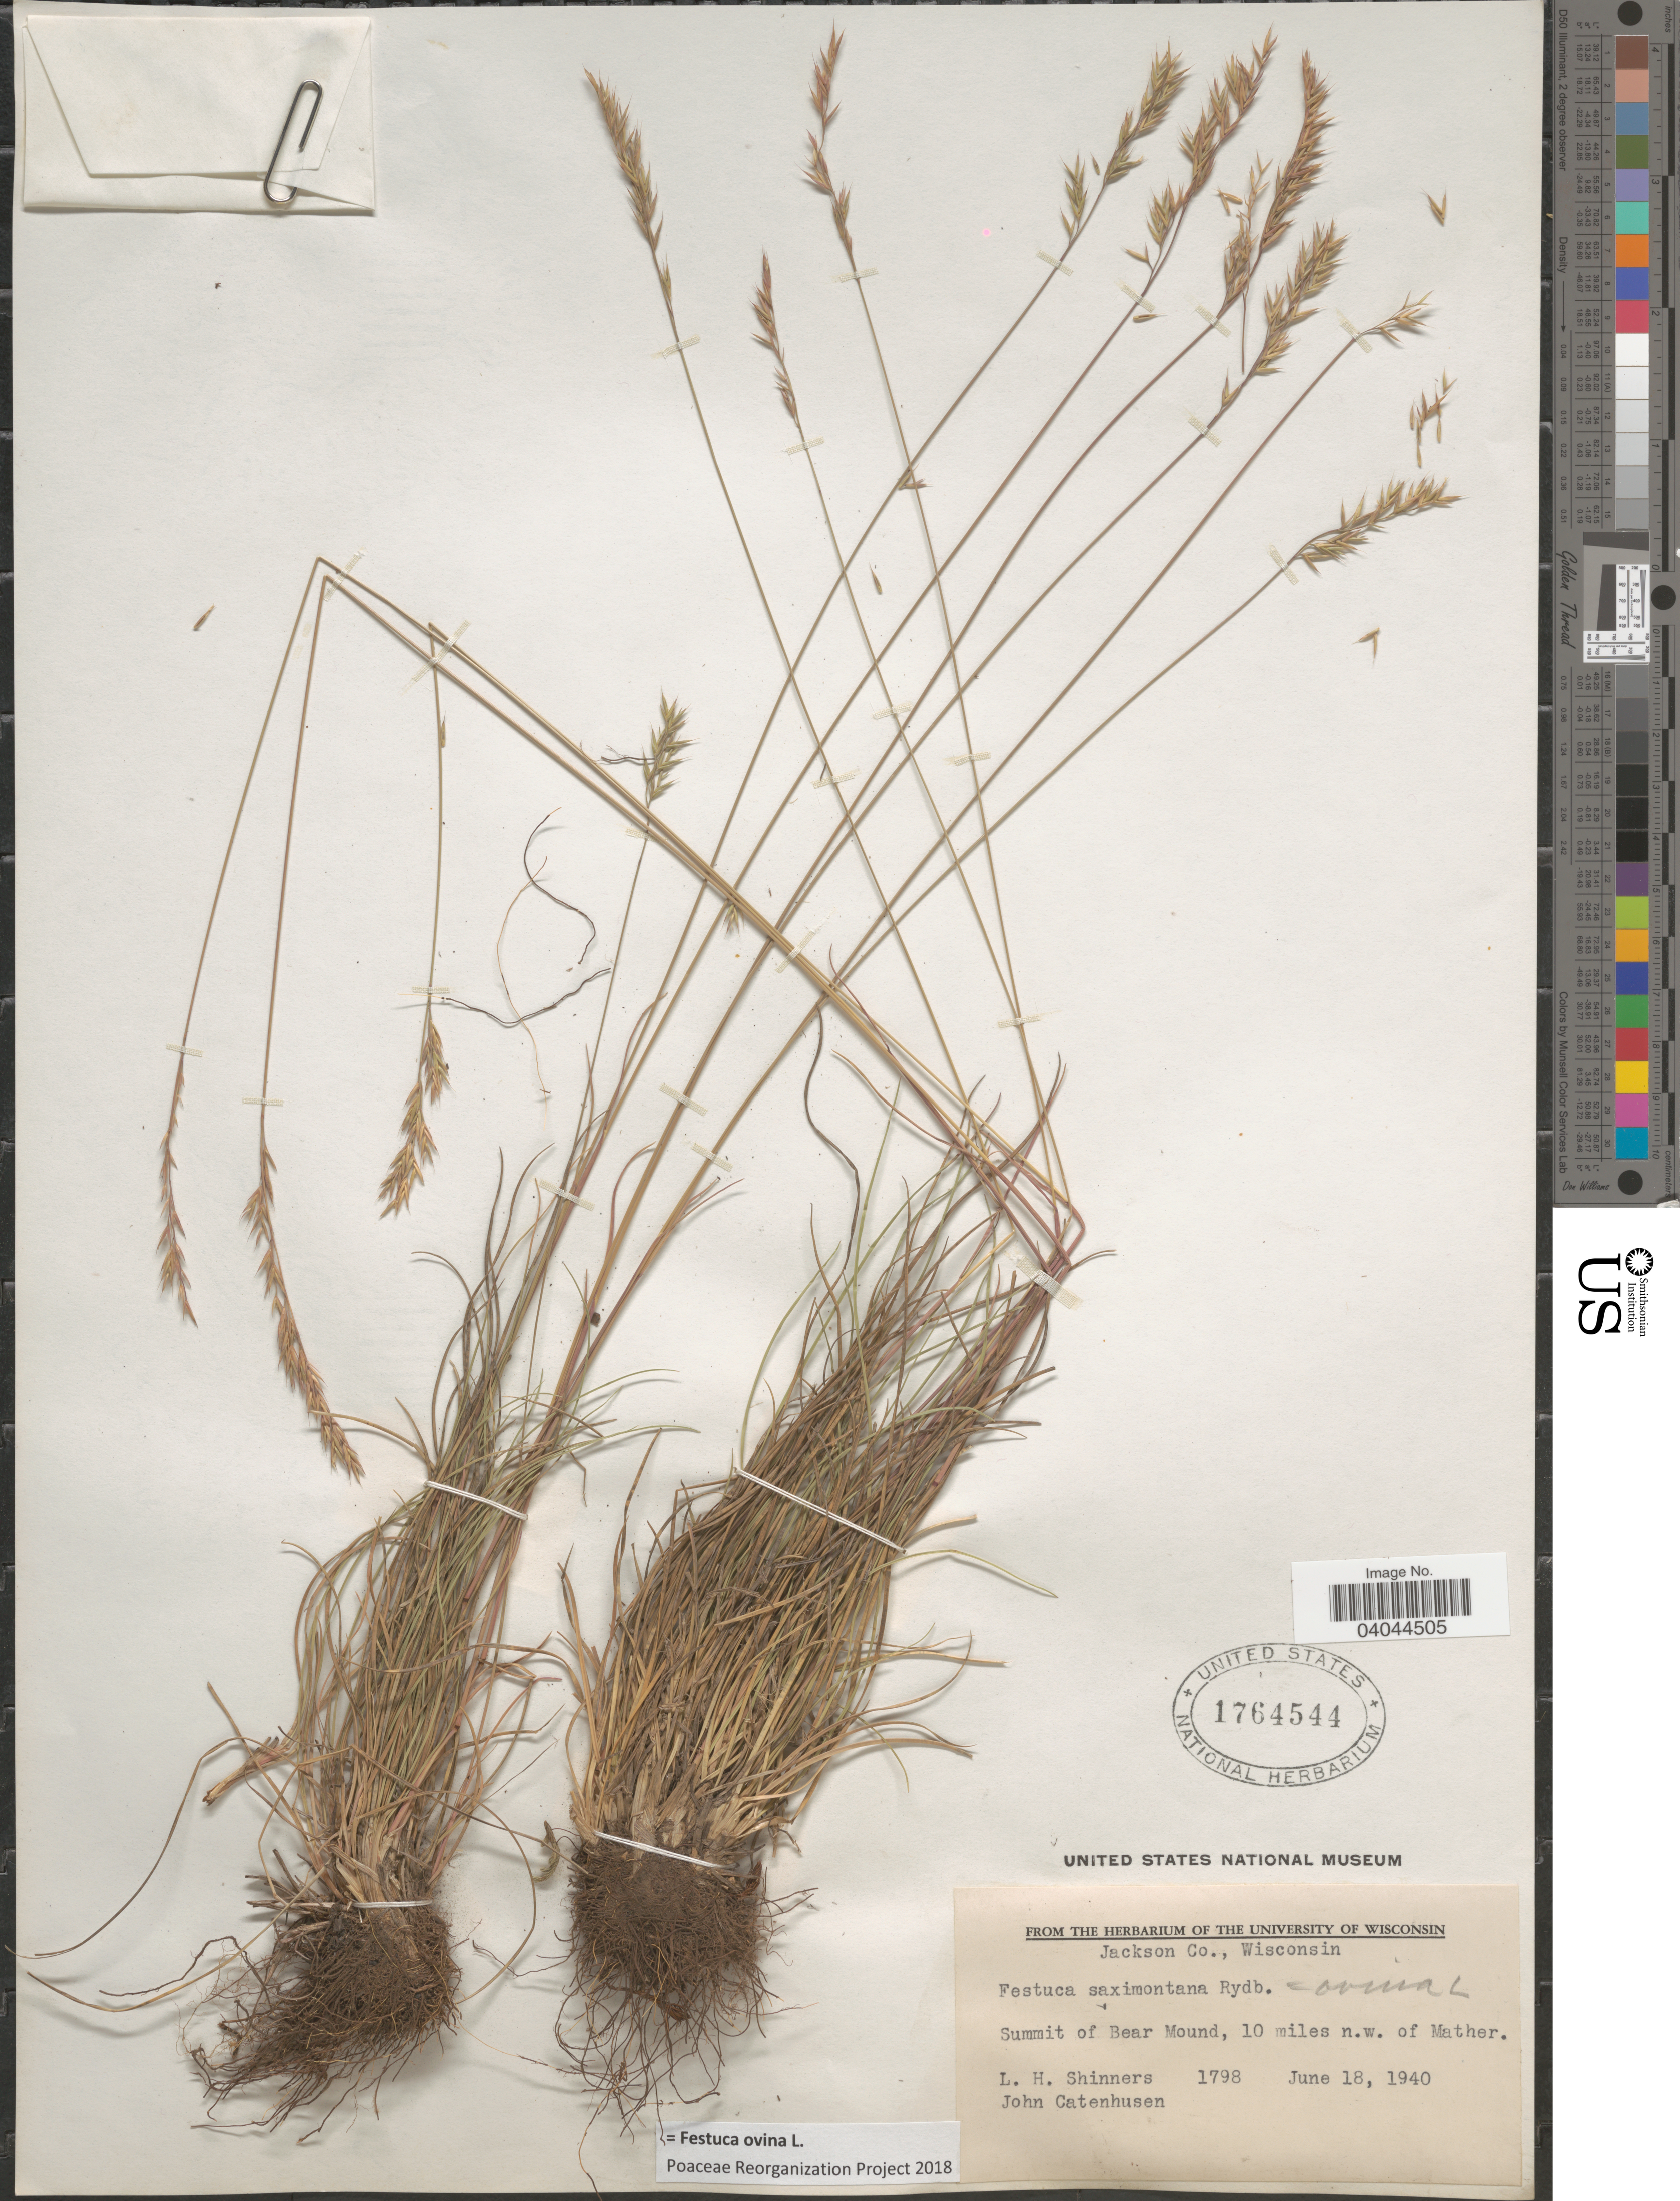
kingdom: Plantae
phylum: Tracheophyta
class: Liliopsida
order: Poales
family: Poaceae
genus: Festuca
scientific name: Festuca ovina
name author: L.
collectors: L. H. Shinners & J. Catenhusen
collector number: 1798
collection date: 1940-06-18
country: United States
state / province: Wisconsin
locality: Jackson Co. Summit of Bear Mound, 10 miles n.w. of Mather.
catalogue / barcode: US 1764544